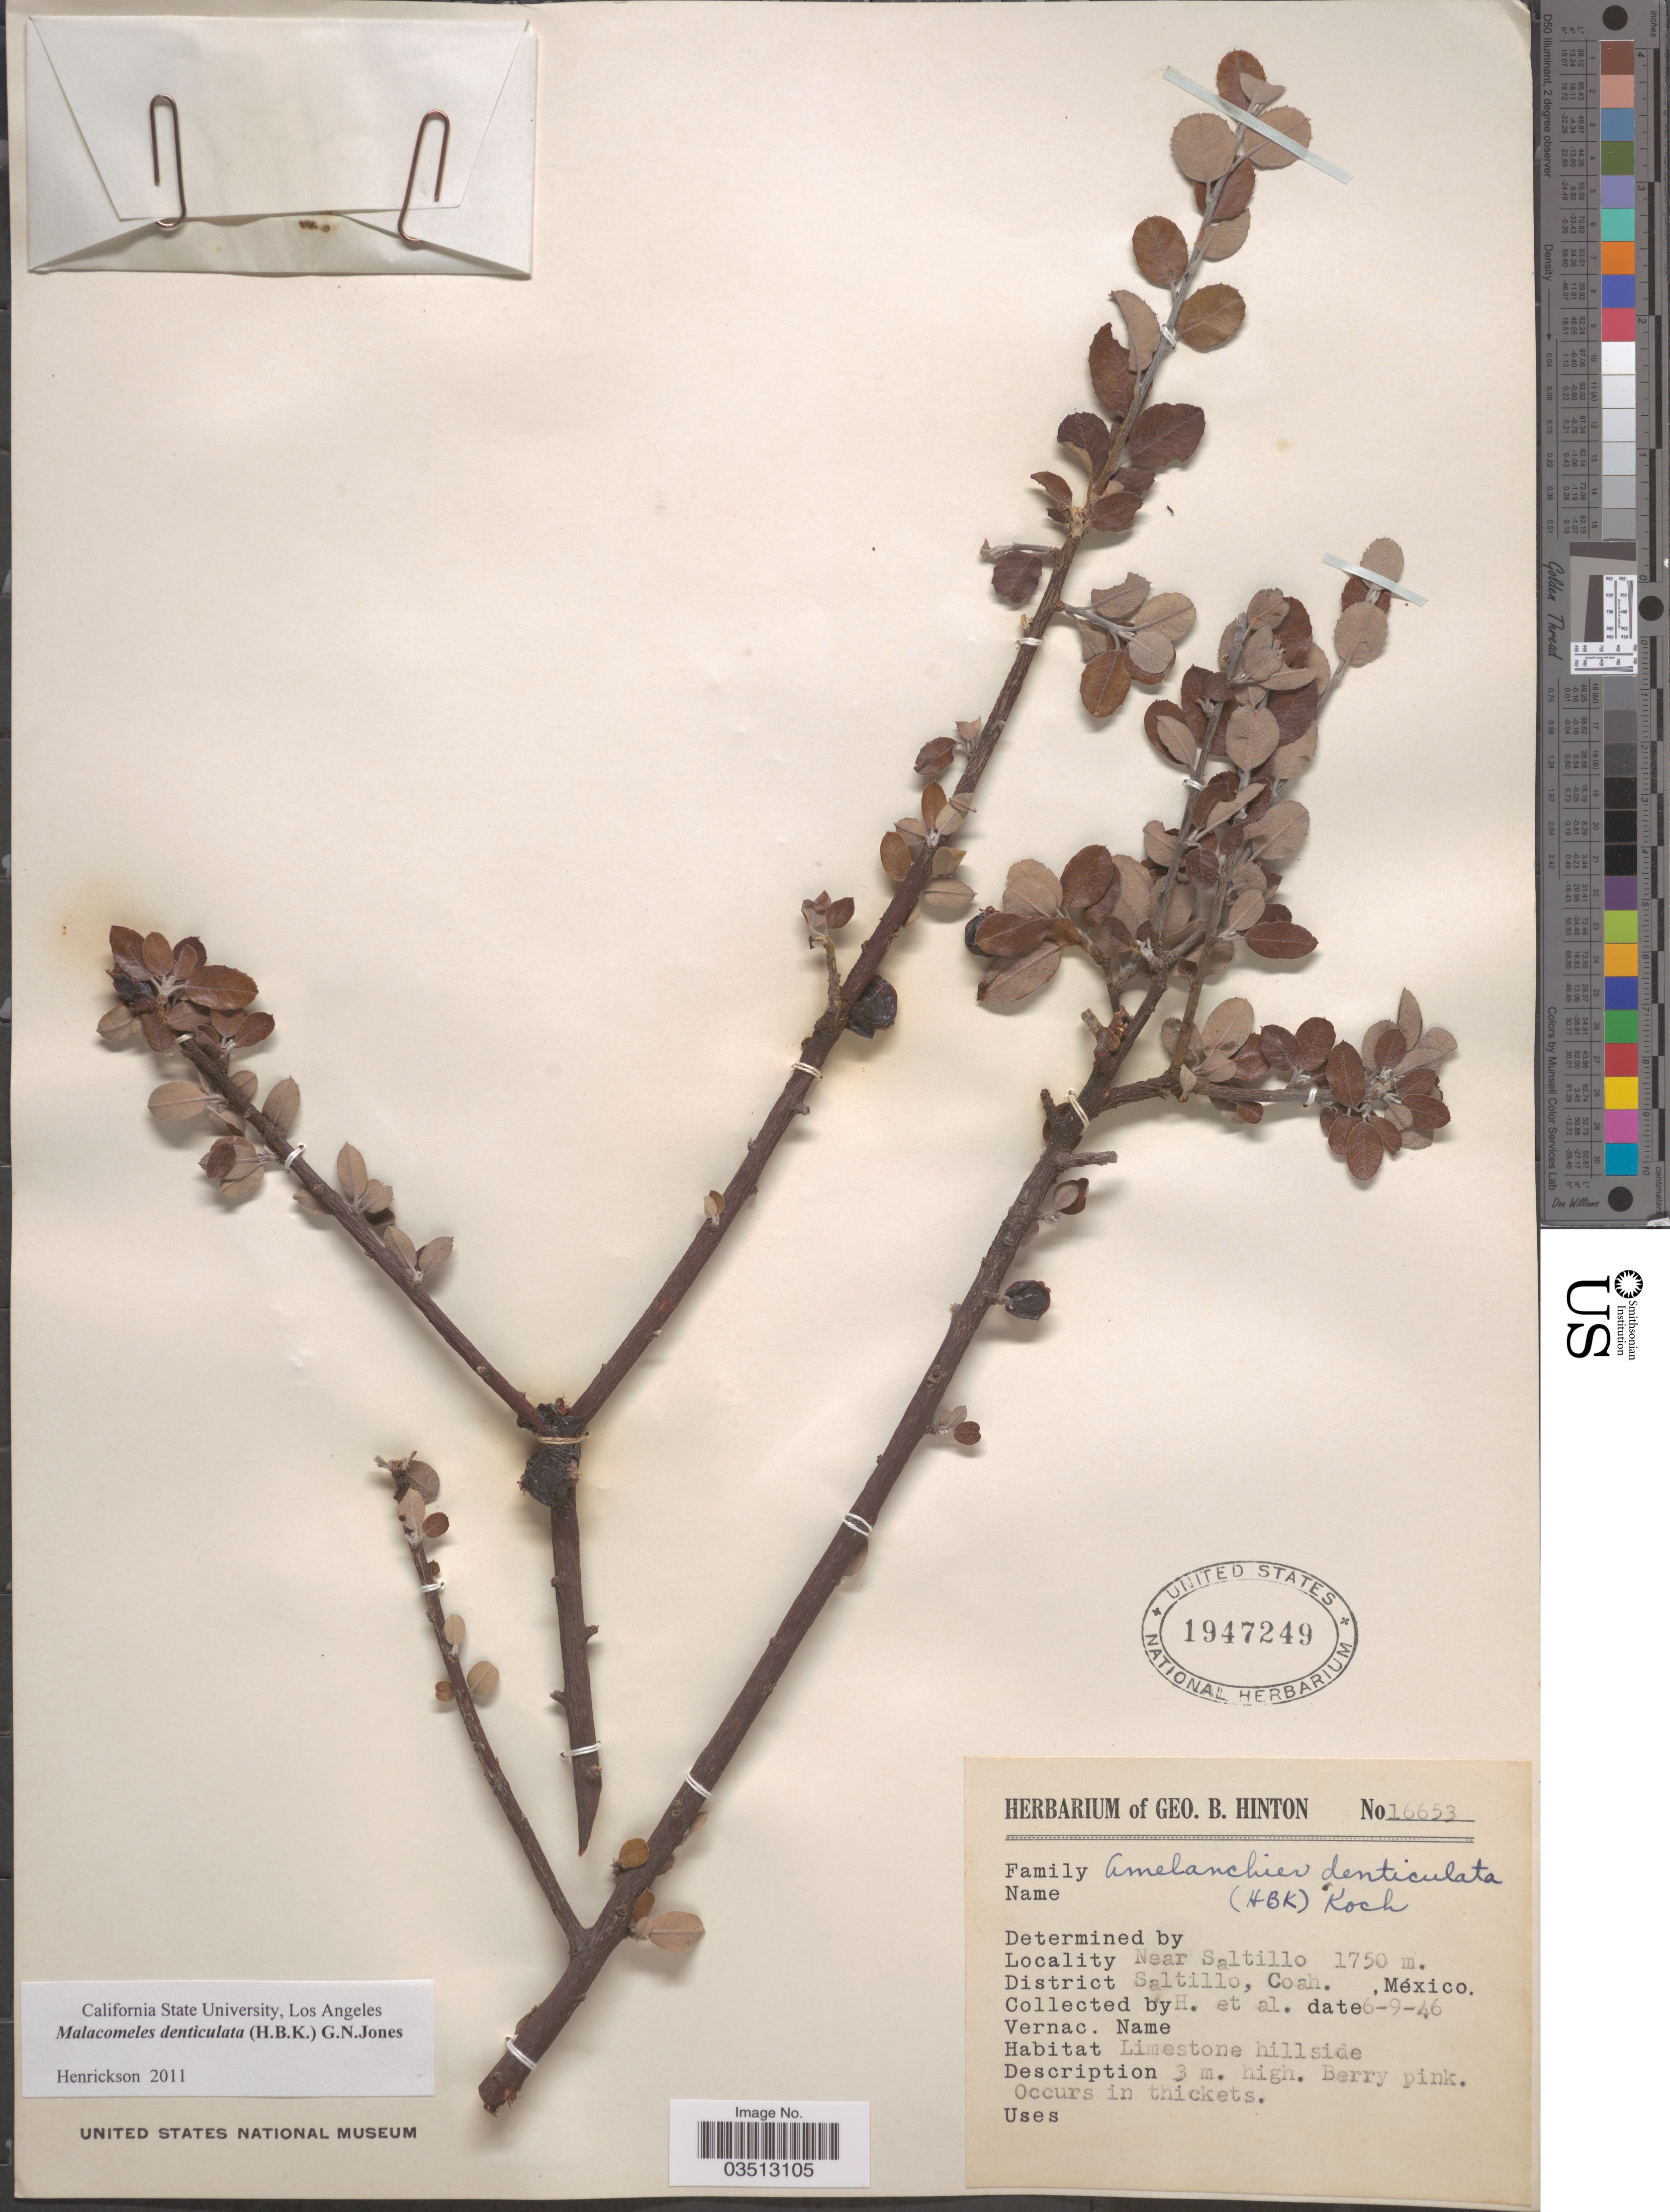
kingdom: Plantae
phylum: Tracheophyta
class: Magnoliopsida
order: Rosales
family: Rosaceae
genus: Malacomeles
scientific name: Malacomeles denticulata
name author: (Kunth) G.N. Jones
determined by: Henrickson, James, (CSLA), California State University at Los Angeles (UNITED STATES)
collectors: G. B. Hinton & et al.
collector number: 16653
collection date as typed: Transcribed d/m/y: 6/9/46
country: Mexico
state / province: Coahuila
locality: Near Saltillo. District Saltillo.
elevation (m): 1750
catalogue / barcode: US 1947249